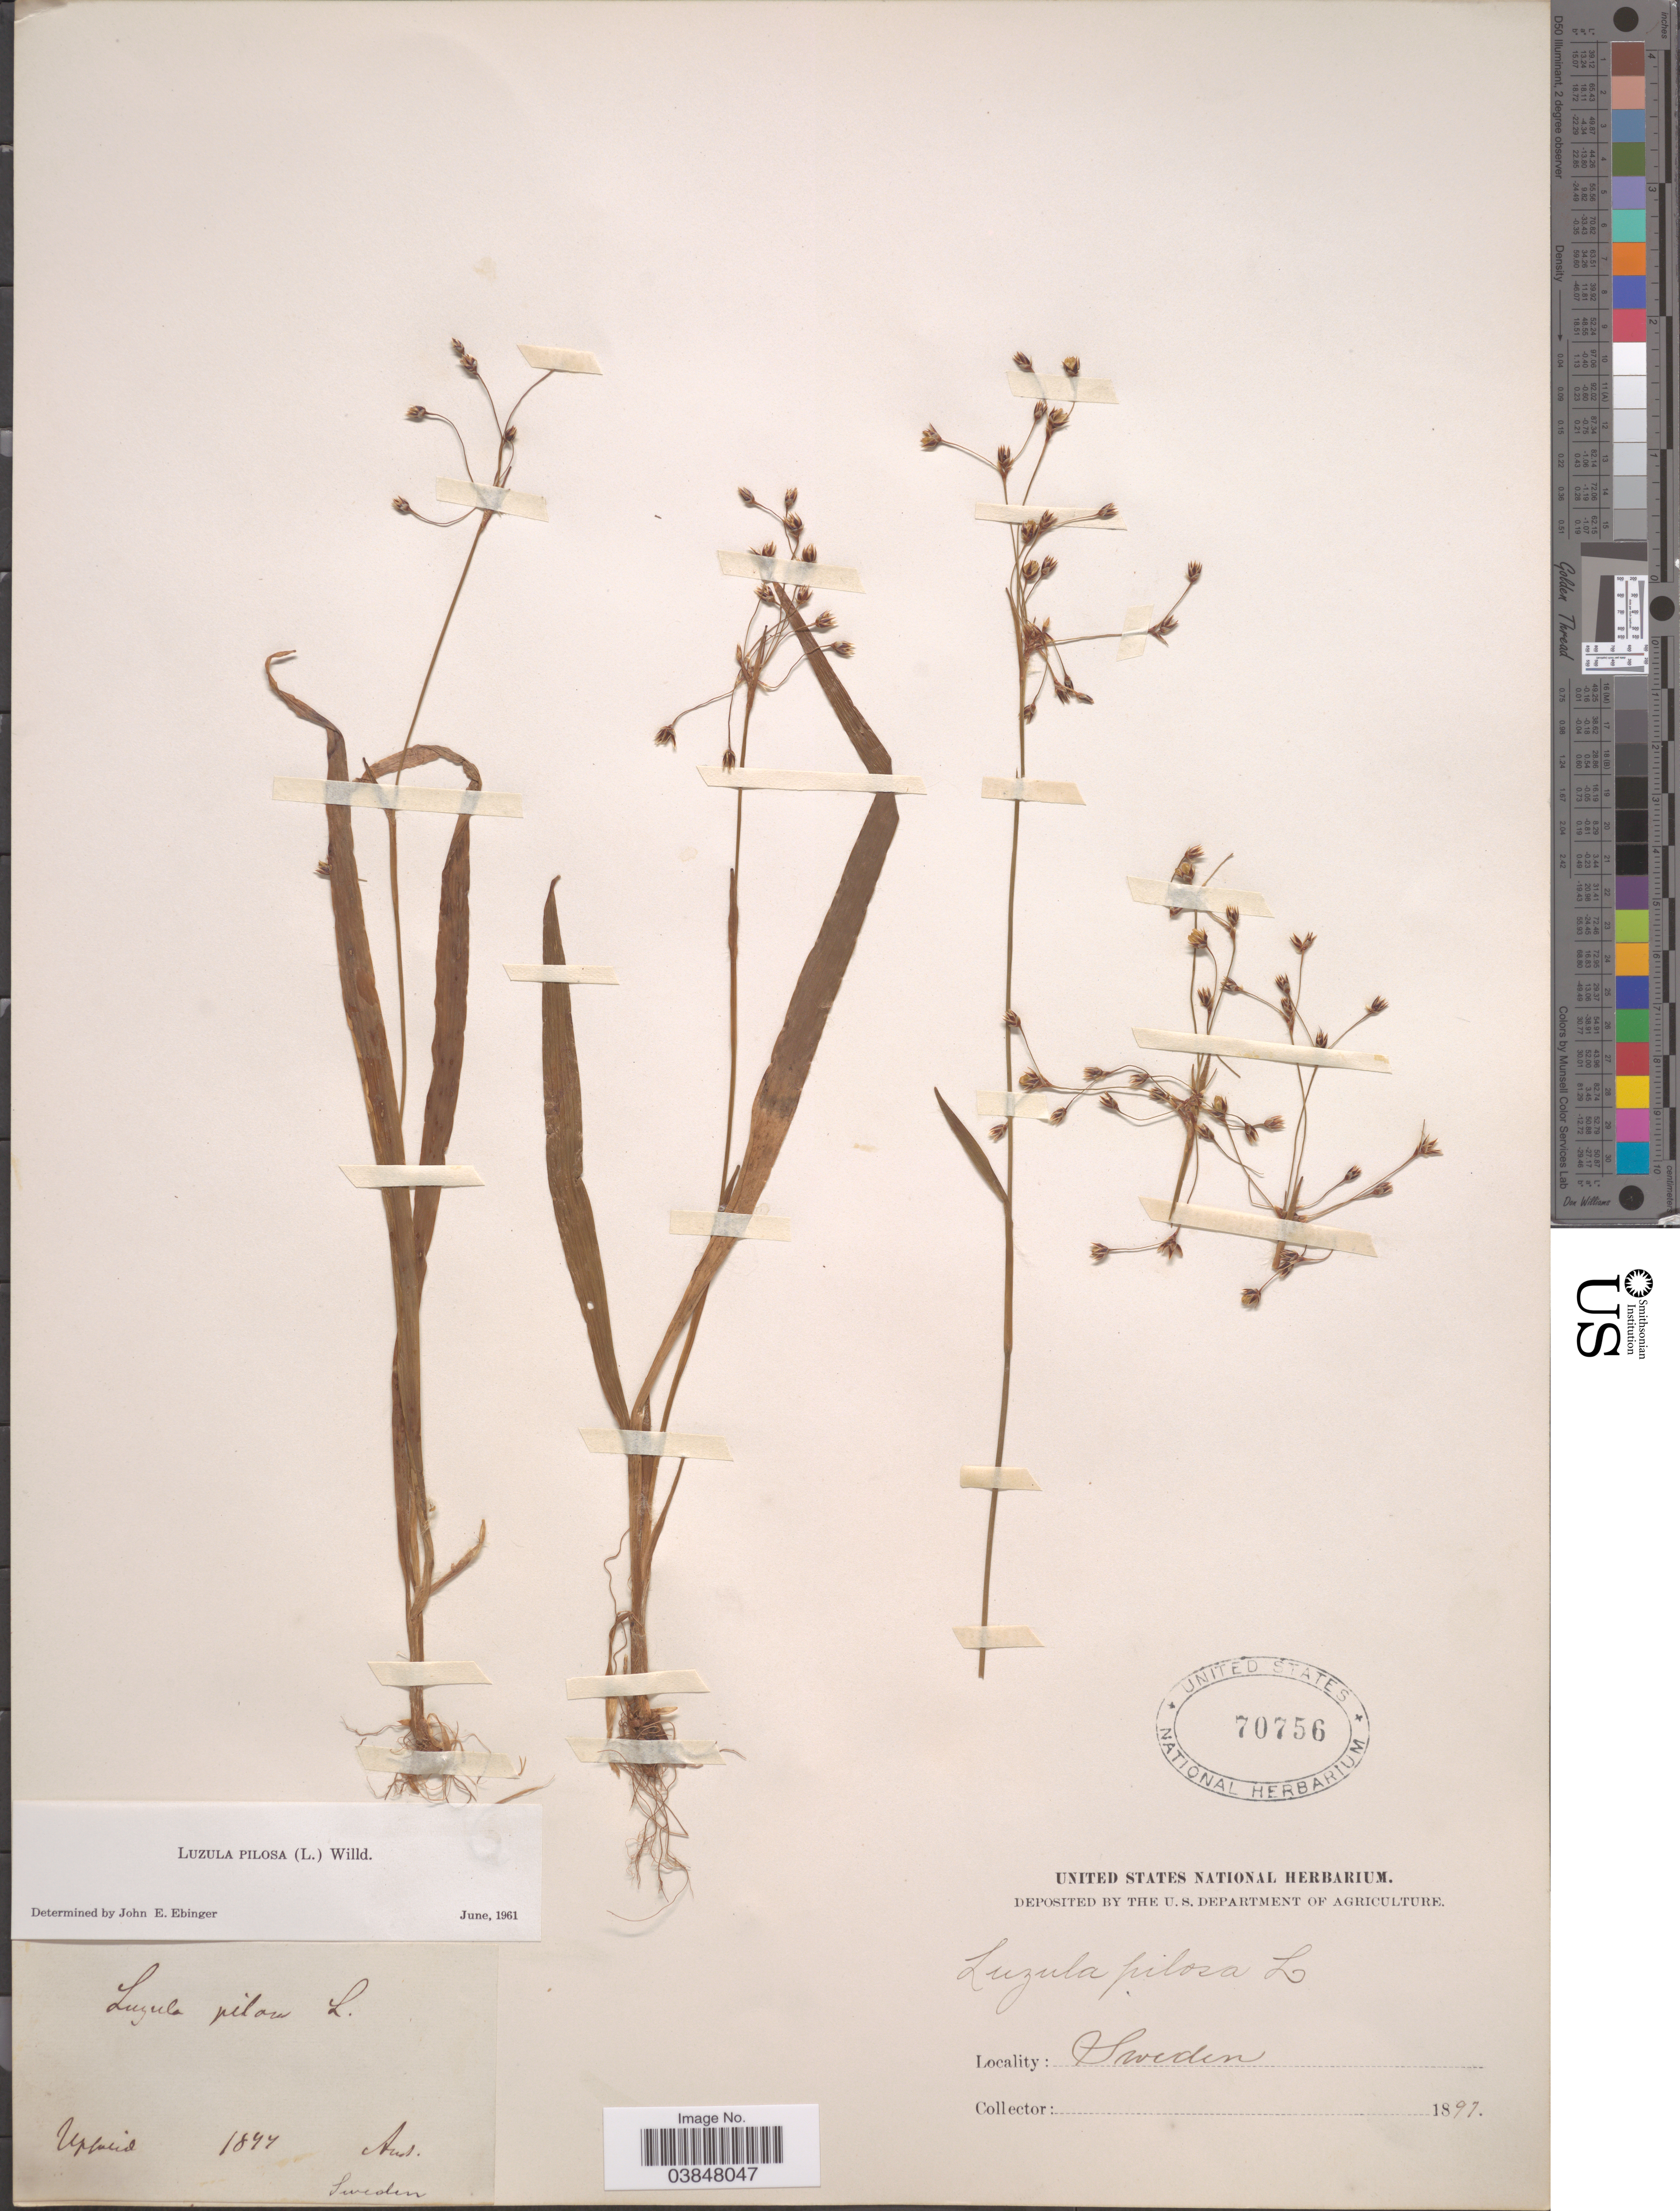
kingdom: Plantae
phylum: Tracheophyta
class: Liliopsida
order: Poales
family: Juncaceae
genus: Luzula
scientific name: Luzula pilosa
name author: (L.) Willd.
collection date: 1897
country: Sweden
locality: Uppland.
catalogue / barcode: US 70756